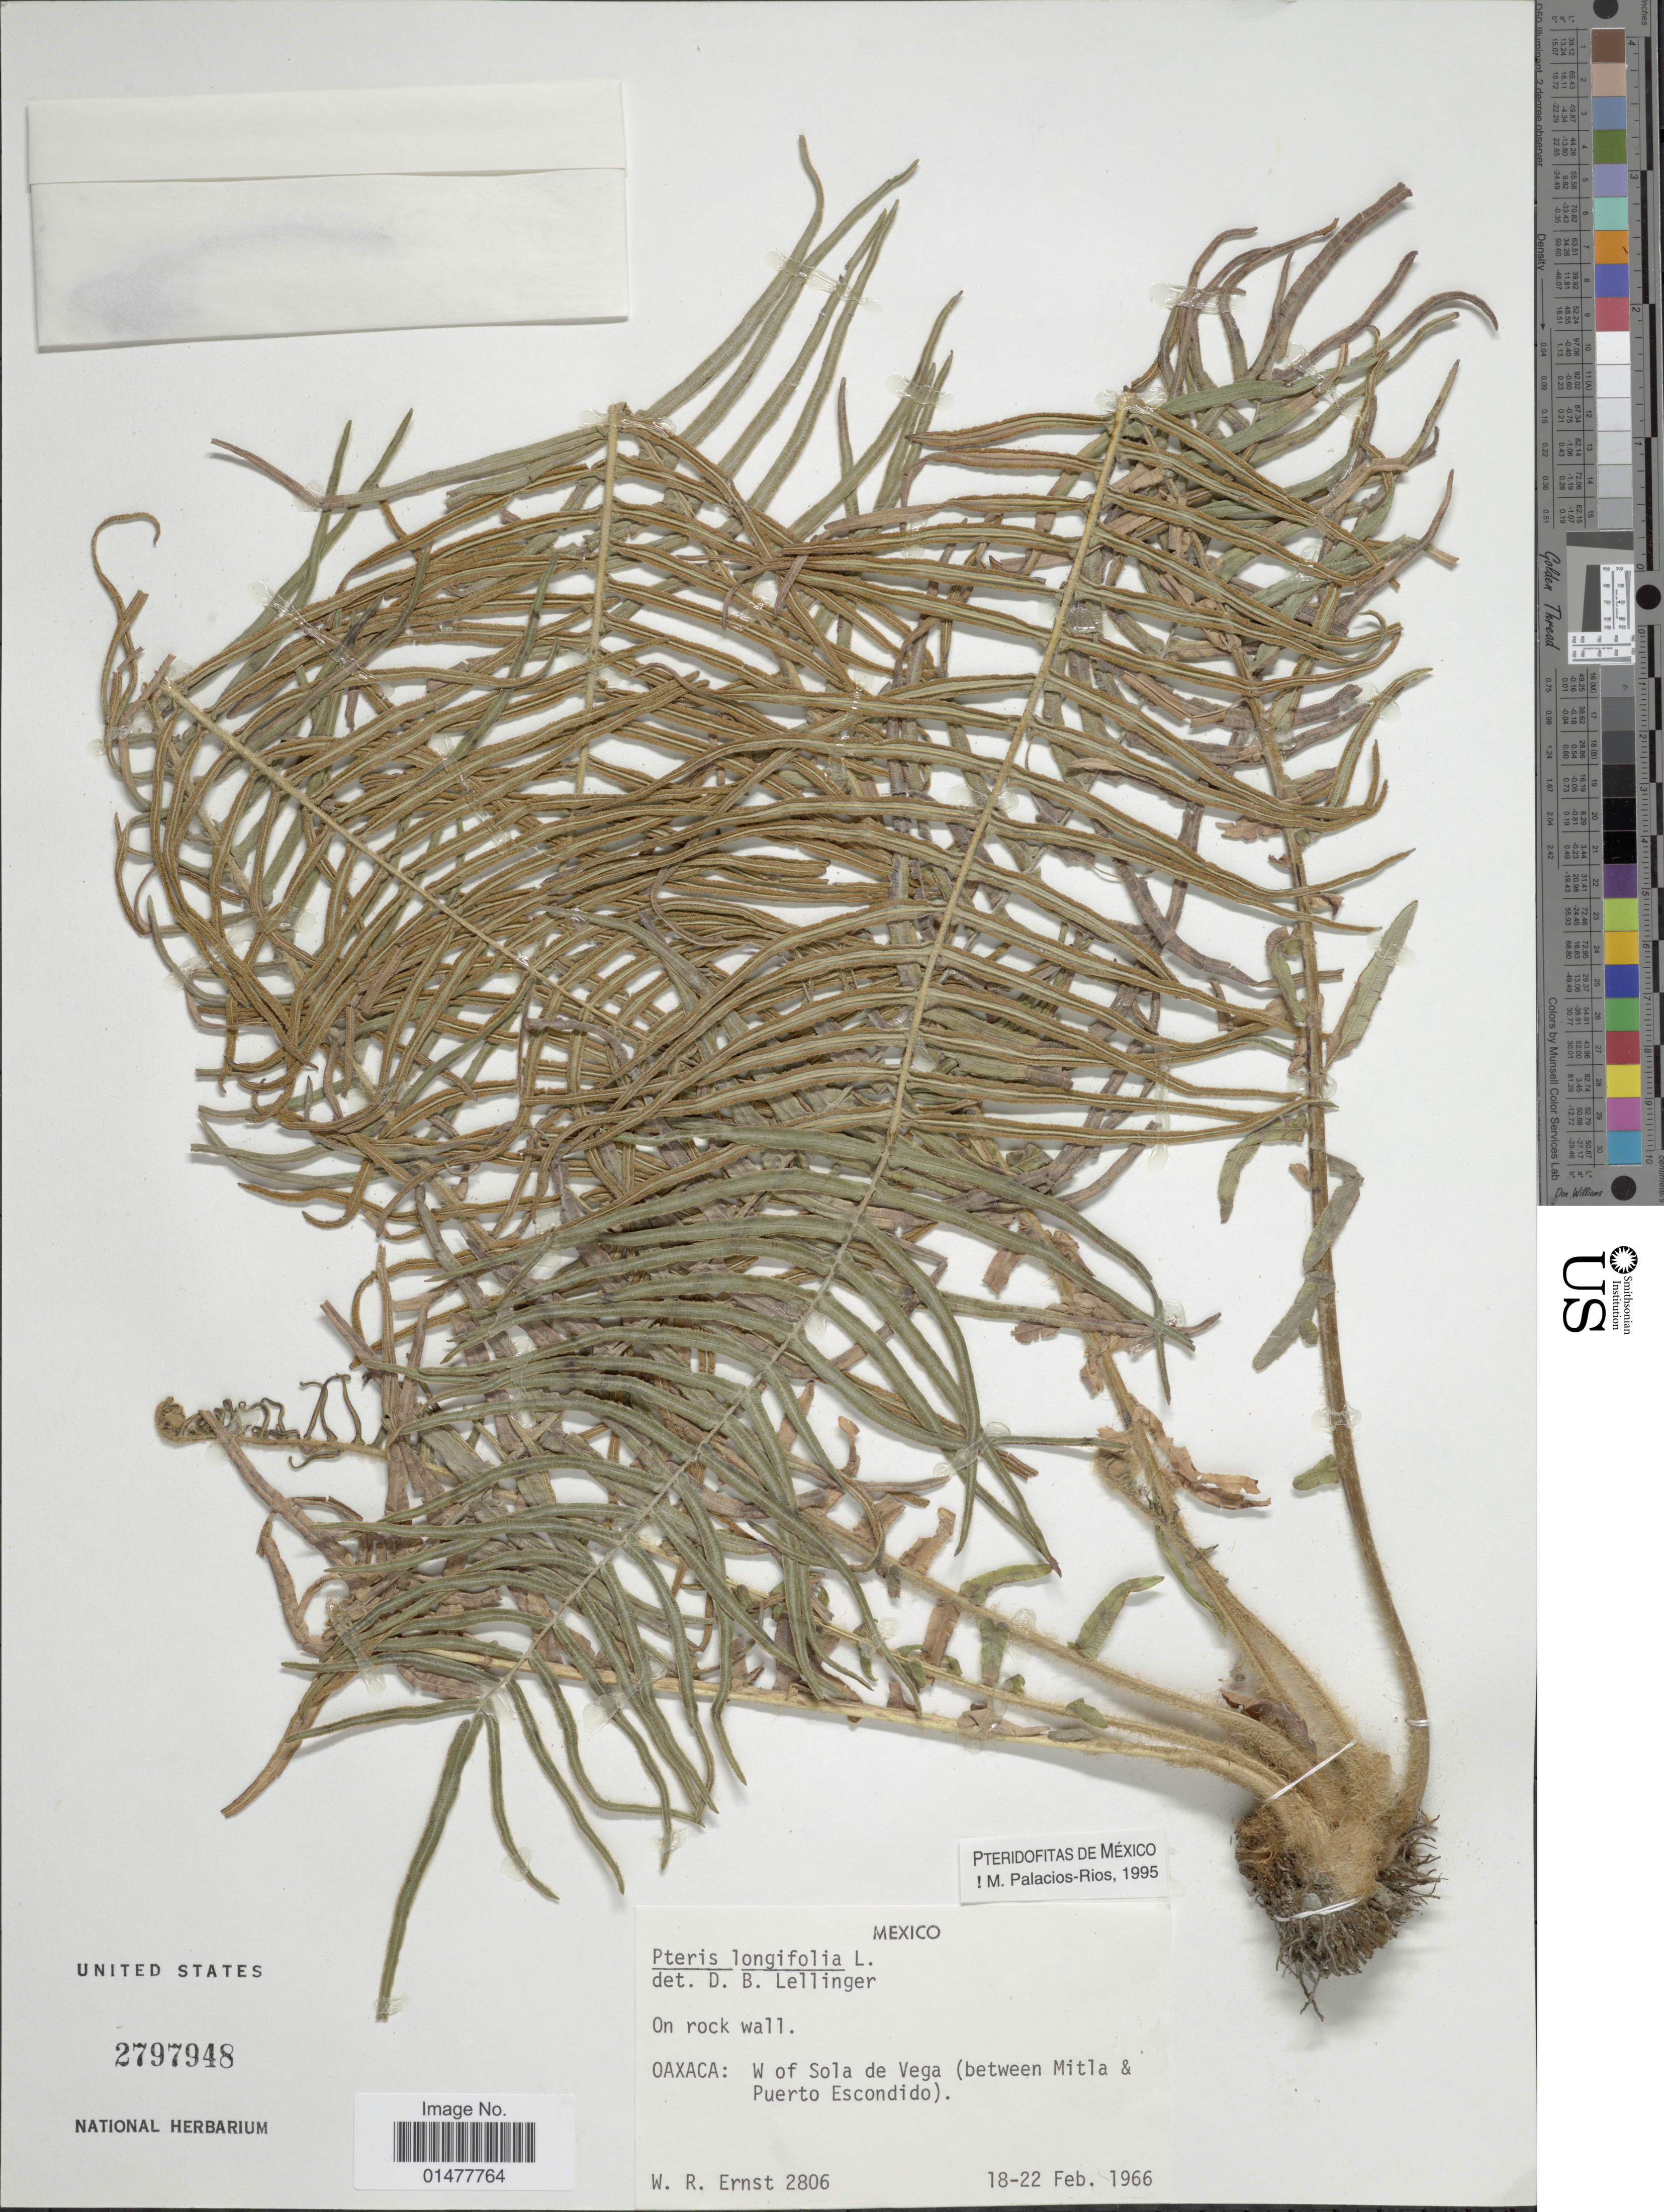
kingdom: Plantae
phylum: Tracheophyta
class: Polypodiopsida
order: Polypodiales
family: Pteridaceae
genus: Pteris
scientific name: Pteris longifolia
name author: L.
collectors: W. R. Ernst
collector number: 2806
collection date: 1966-02-18/1966-02-22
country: Mexico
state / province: Oaxaca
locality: W of Sola de Vega (between Mitla & Puerto Escondidio).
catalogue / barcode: US 2797948